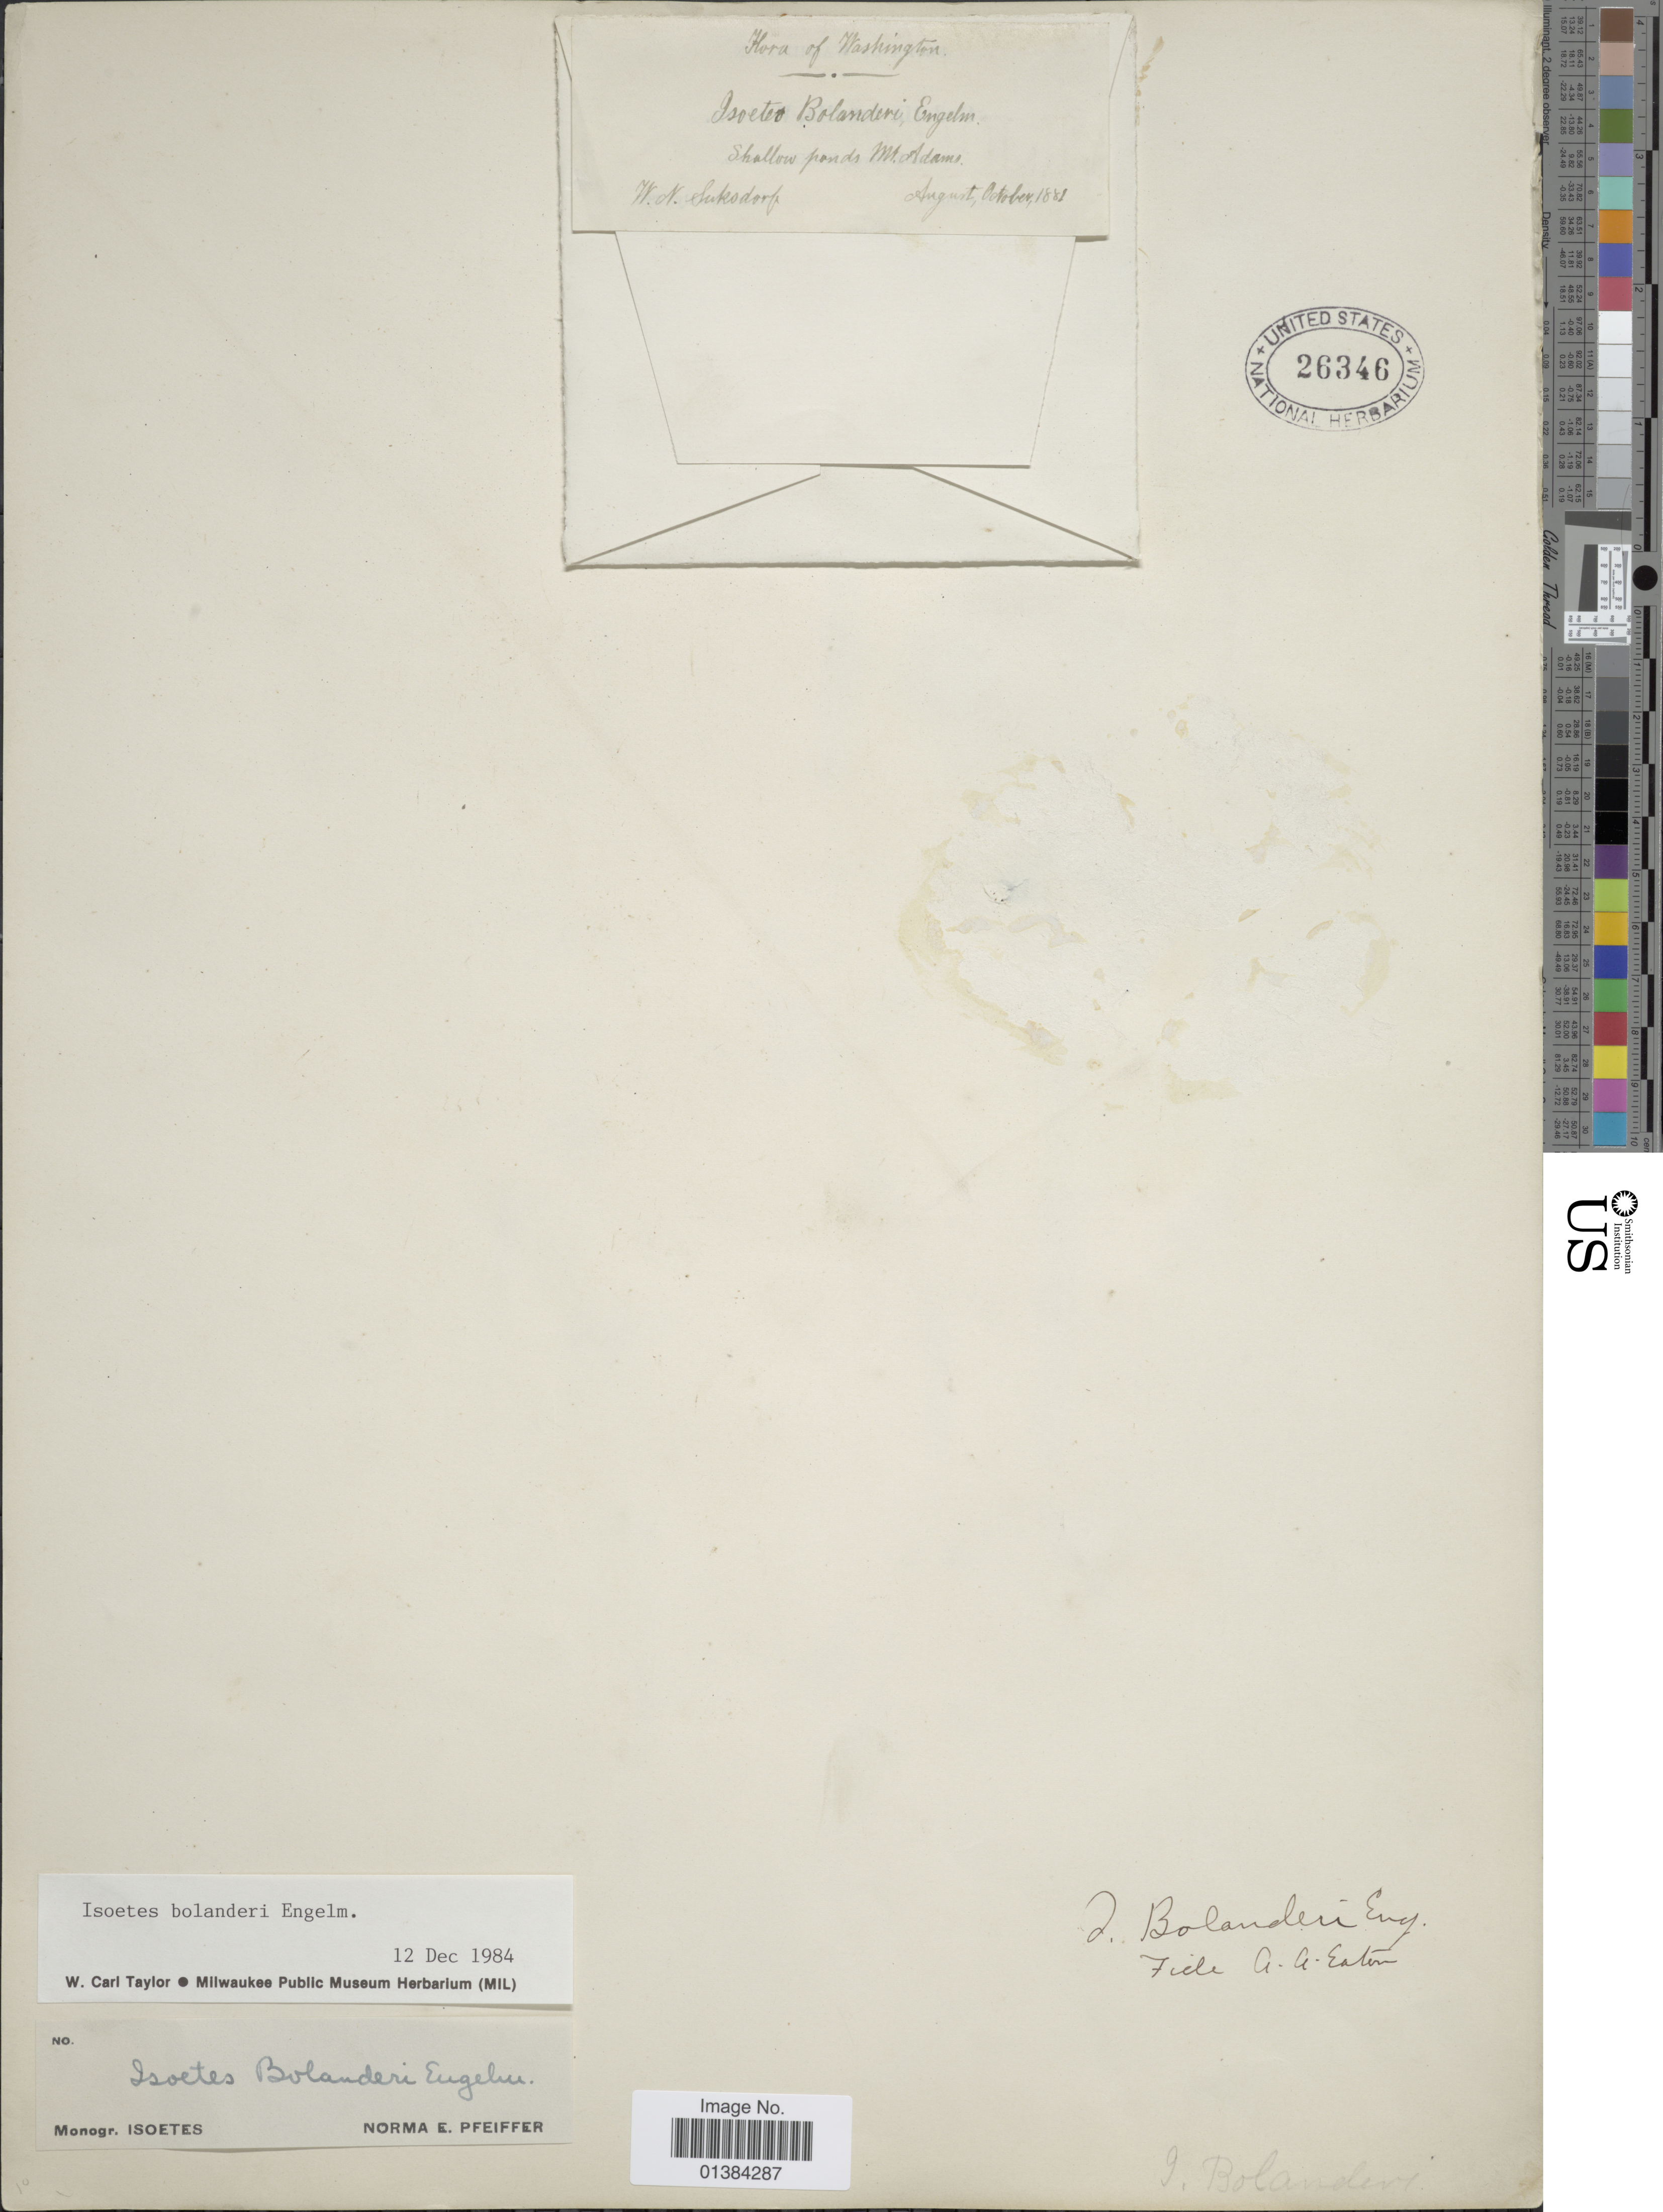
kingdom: Plantae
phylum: Tracheophyta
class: Lycopodiopsida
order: Isoetales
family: Isoetaceae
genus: Isoetes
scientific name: Isoetes bolanderi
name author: Engelm.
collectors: W. N. Suksdorf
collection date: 1881-08/1881-10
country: United States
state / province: Washington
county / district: Yakima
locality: Shallow ponds Mt. Adams.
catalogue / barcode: US 26346